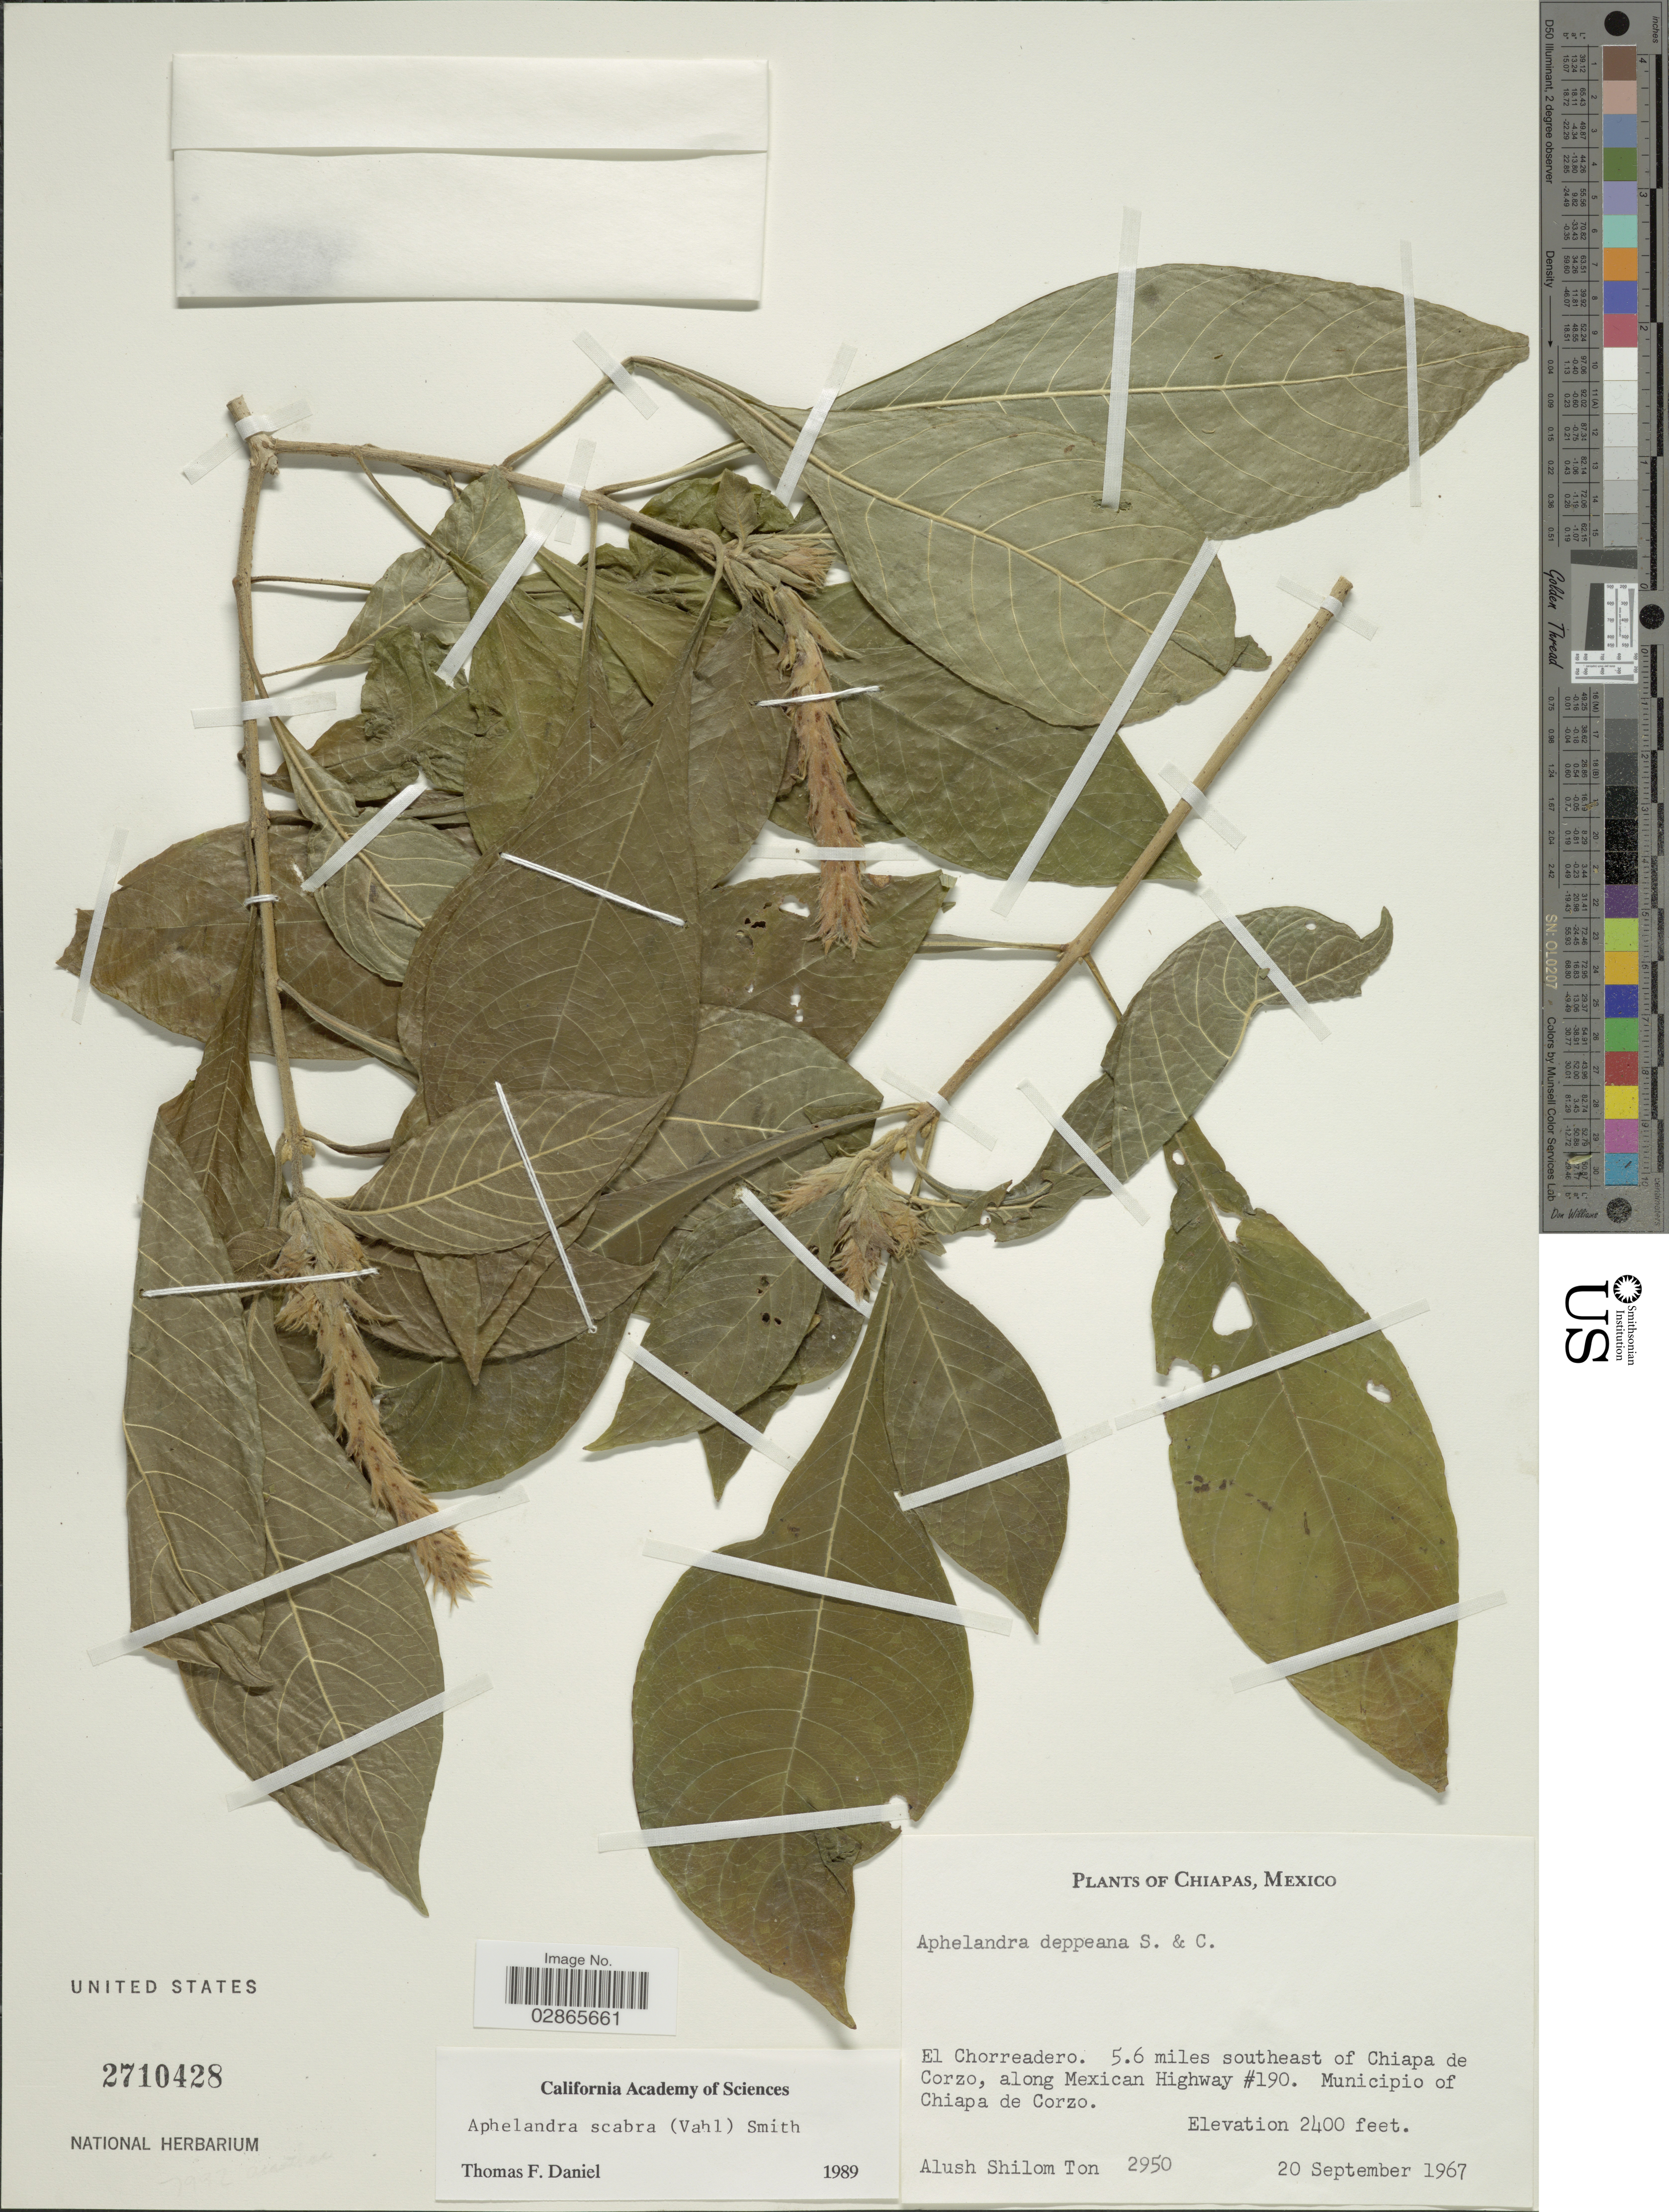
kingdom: Plantae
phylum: Tracheophyta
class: Magnoliopsida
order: Lamiales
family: Acanthaceae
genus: Aphelandra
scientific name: Aphelandra deppeana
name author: Schltdl. & Cham.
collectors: A. M. Ton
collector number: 2950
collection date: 1967-09-20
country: Mexico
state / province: Chiapas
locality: El Chorreadero. 5.6 miles southeast of Chiapa de Corzo, along the Mexican Higwhay #190. Municipio of Chiapa de Corzo.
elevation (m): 732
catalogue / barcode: US 2710428